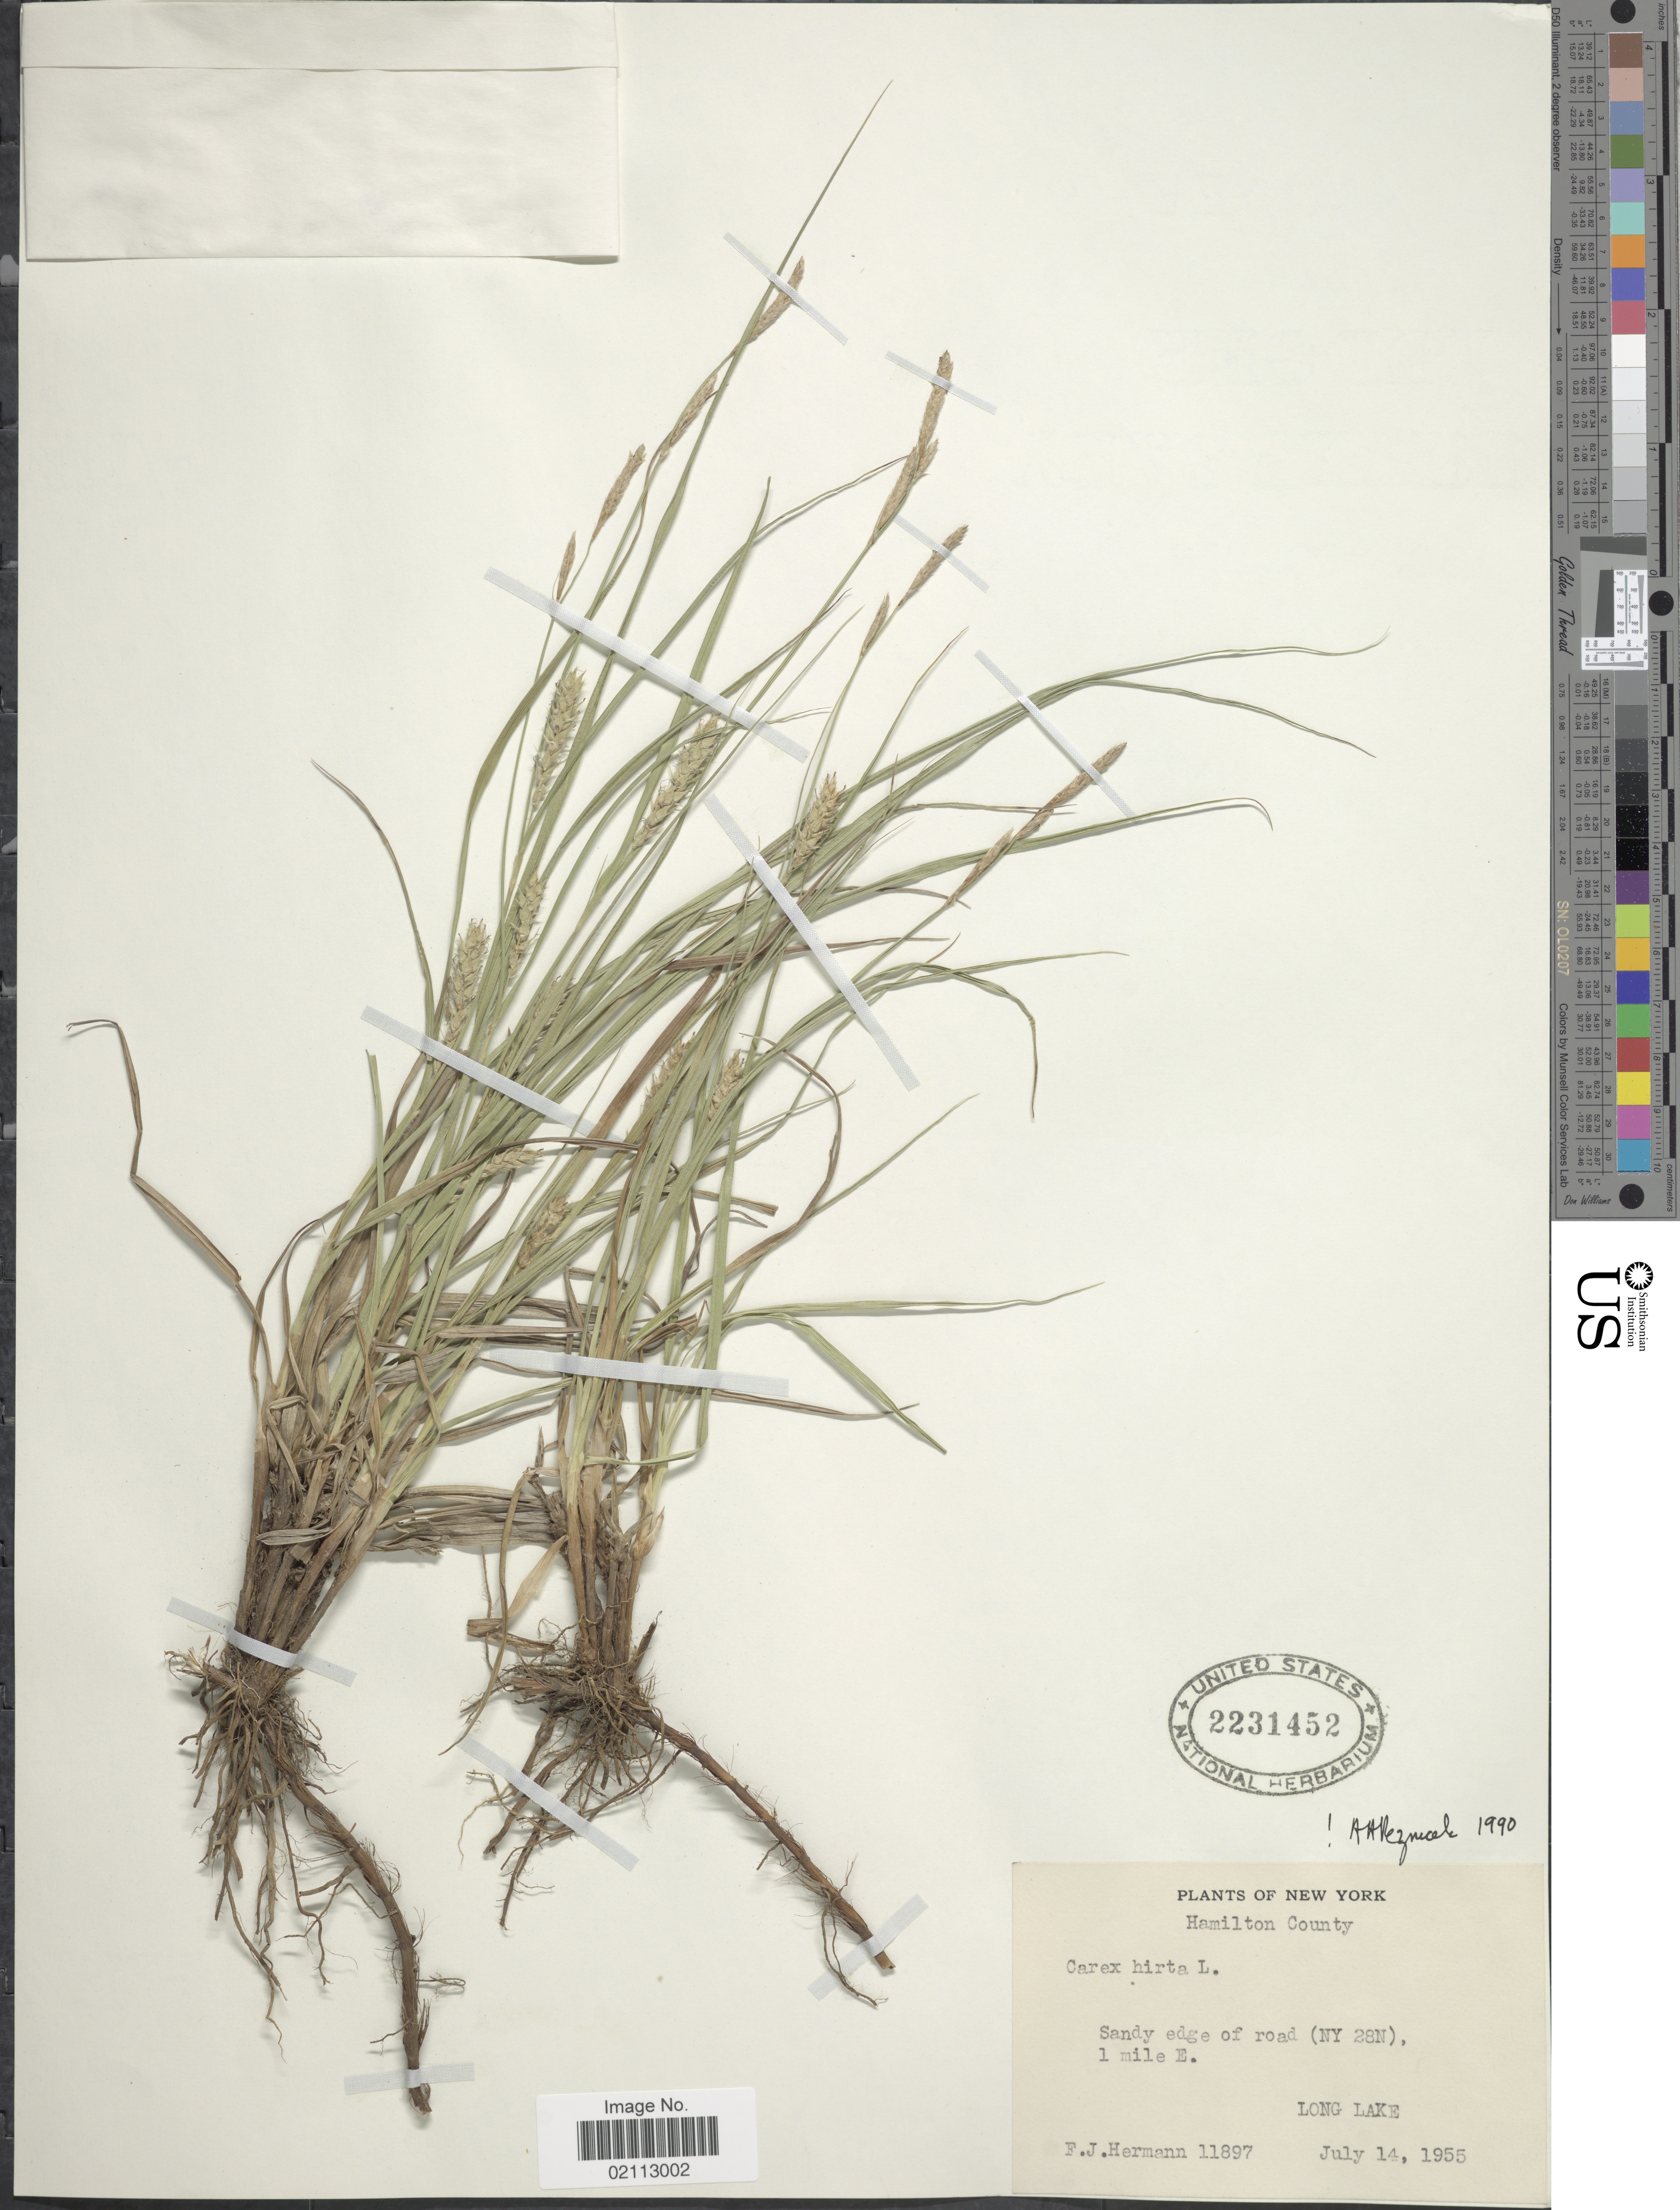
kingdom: Plantae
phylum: Tracheophyta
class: Liliopsida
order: Poales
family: Cyperaceae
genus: Carex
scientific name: Carex hirta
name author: L.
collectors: F. J. Hermann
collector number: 11897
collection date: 1955-07-14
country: United States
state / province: New York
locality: Hamilton County. Sandy edge of road (NY 28N), 1 mile E. Long Lake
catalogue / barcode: US 2231452